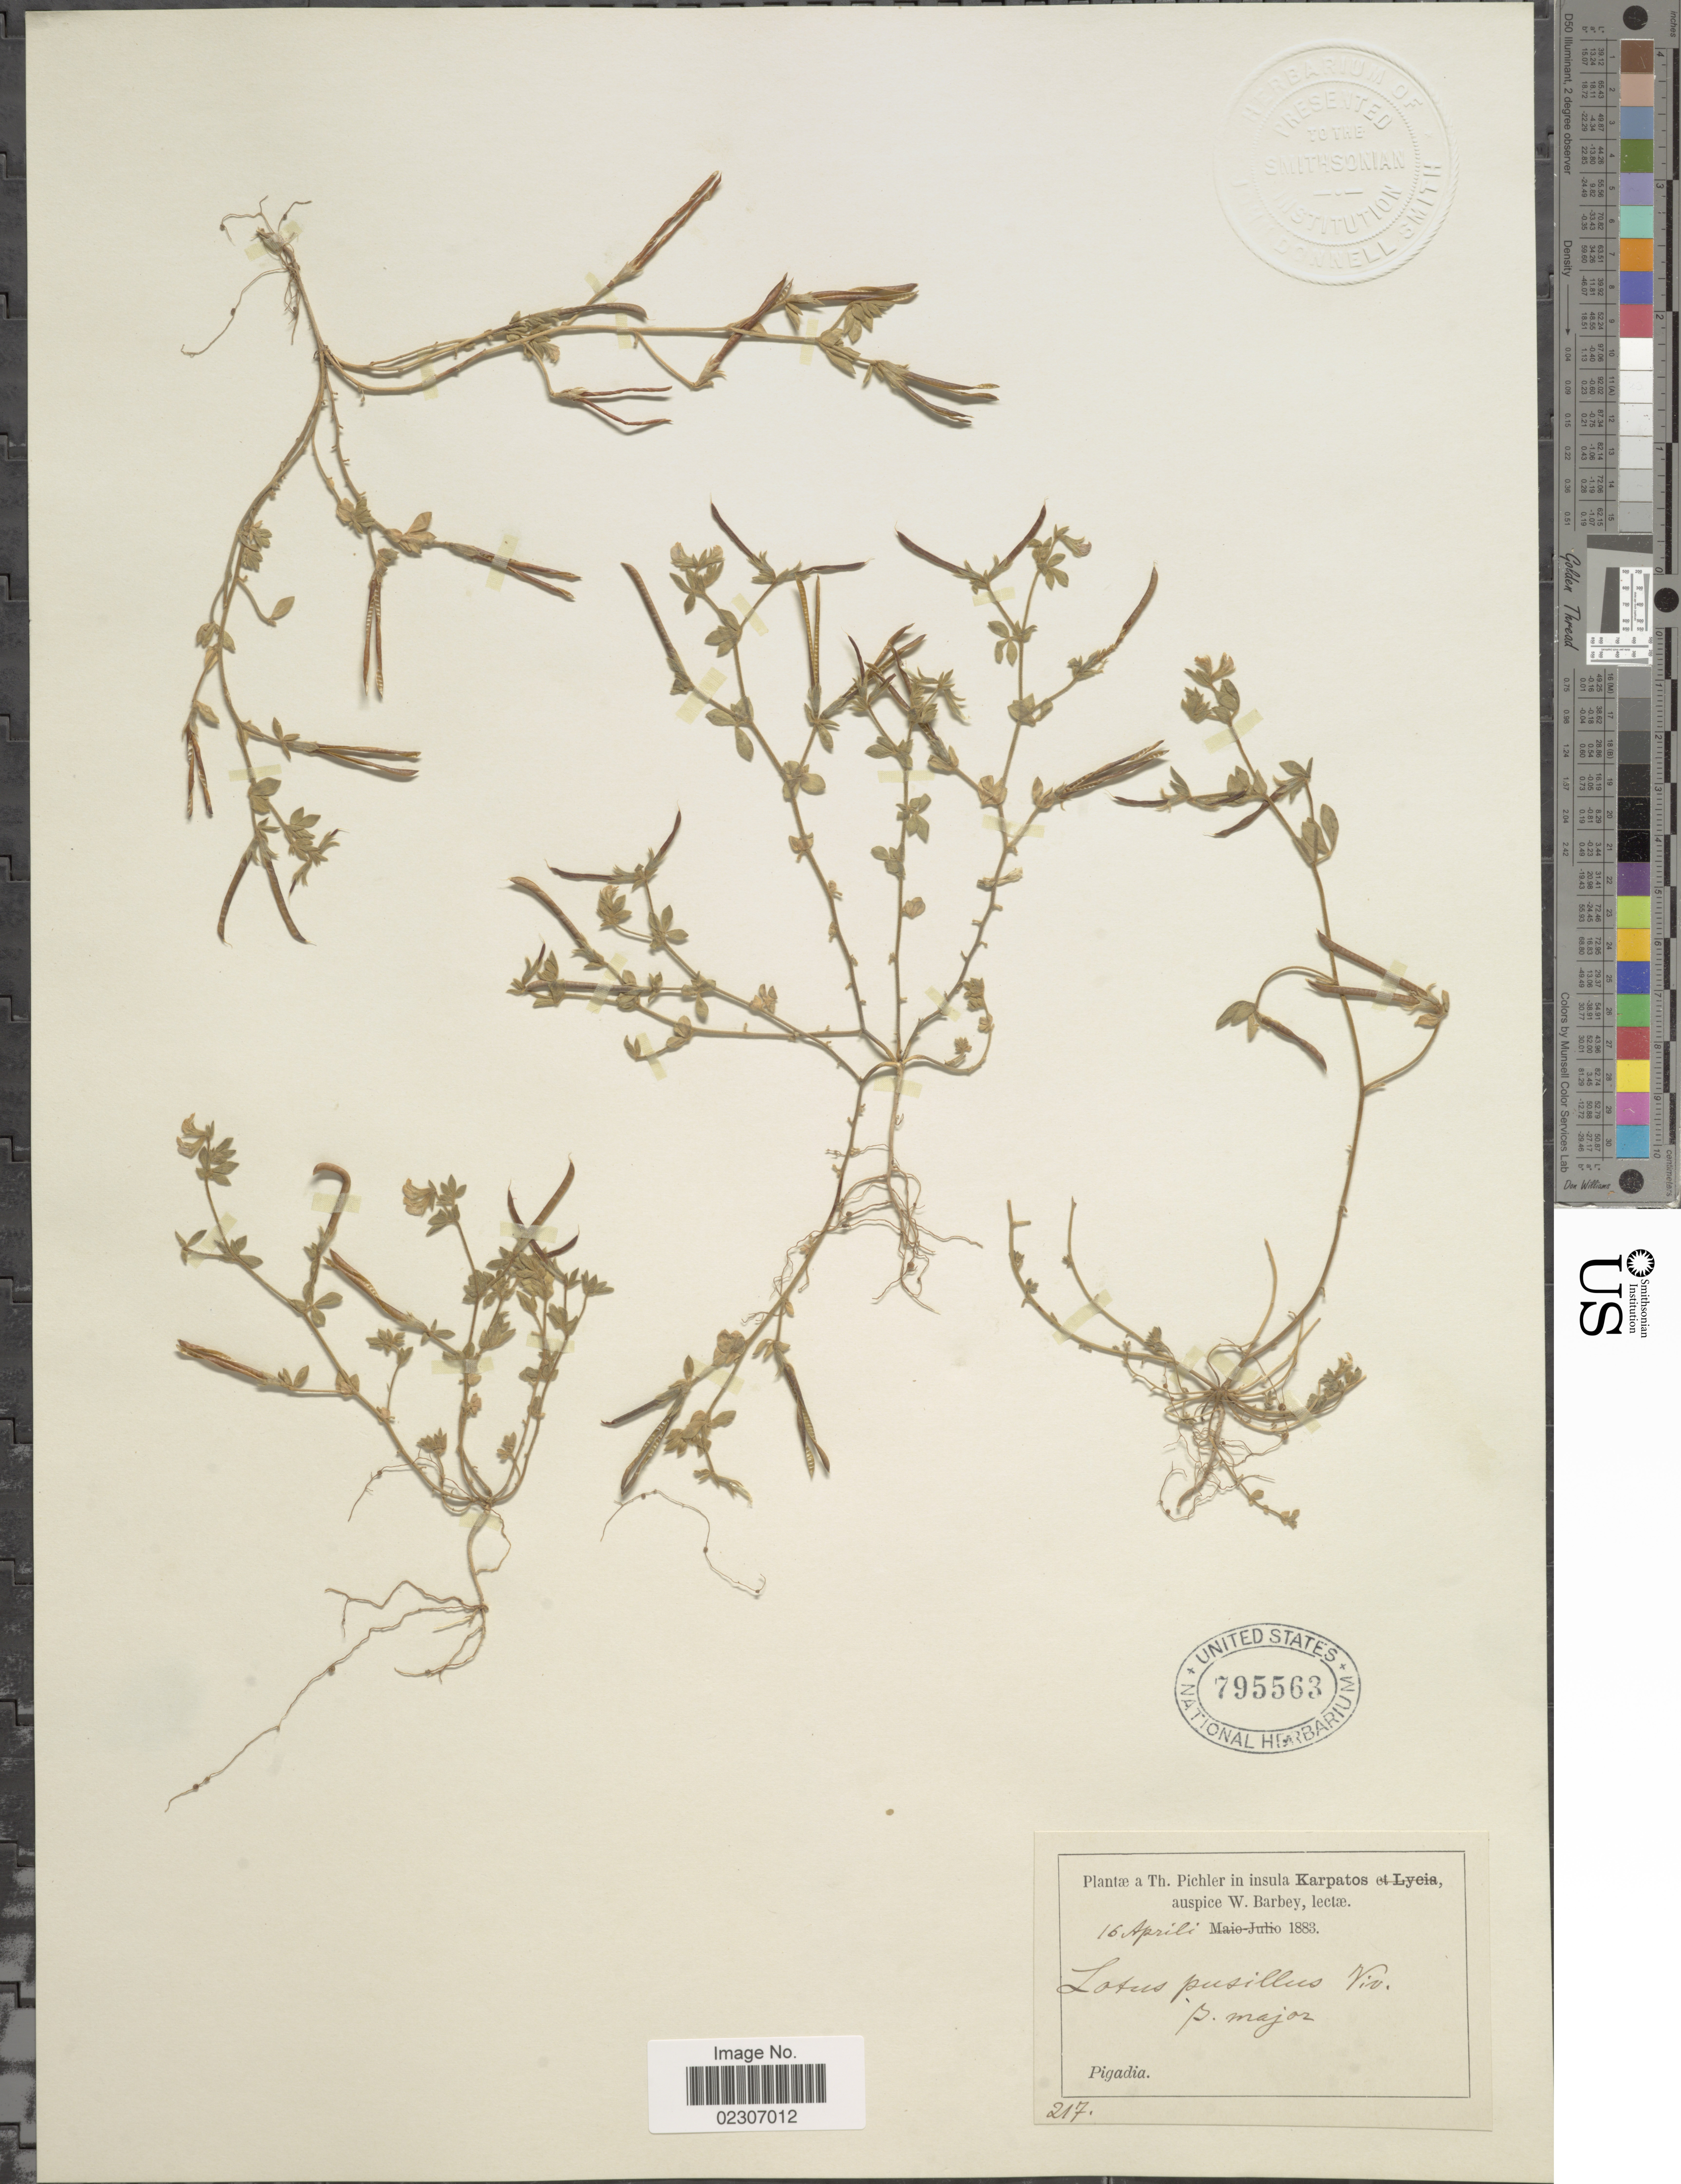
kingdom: Plantae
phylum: Tracheophyta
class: Magnoliopsida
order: Fabales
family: Fabaceae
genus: Lotus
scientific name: Lotus pusillus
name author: Viv.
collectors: T. Pichler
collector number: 217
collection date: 1883-04-21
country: Greece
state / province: South Aegean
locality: In insula Karpatos, Pigadia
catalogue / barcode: US 795563